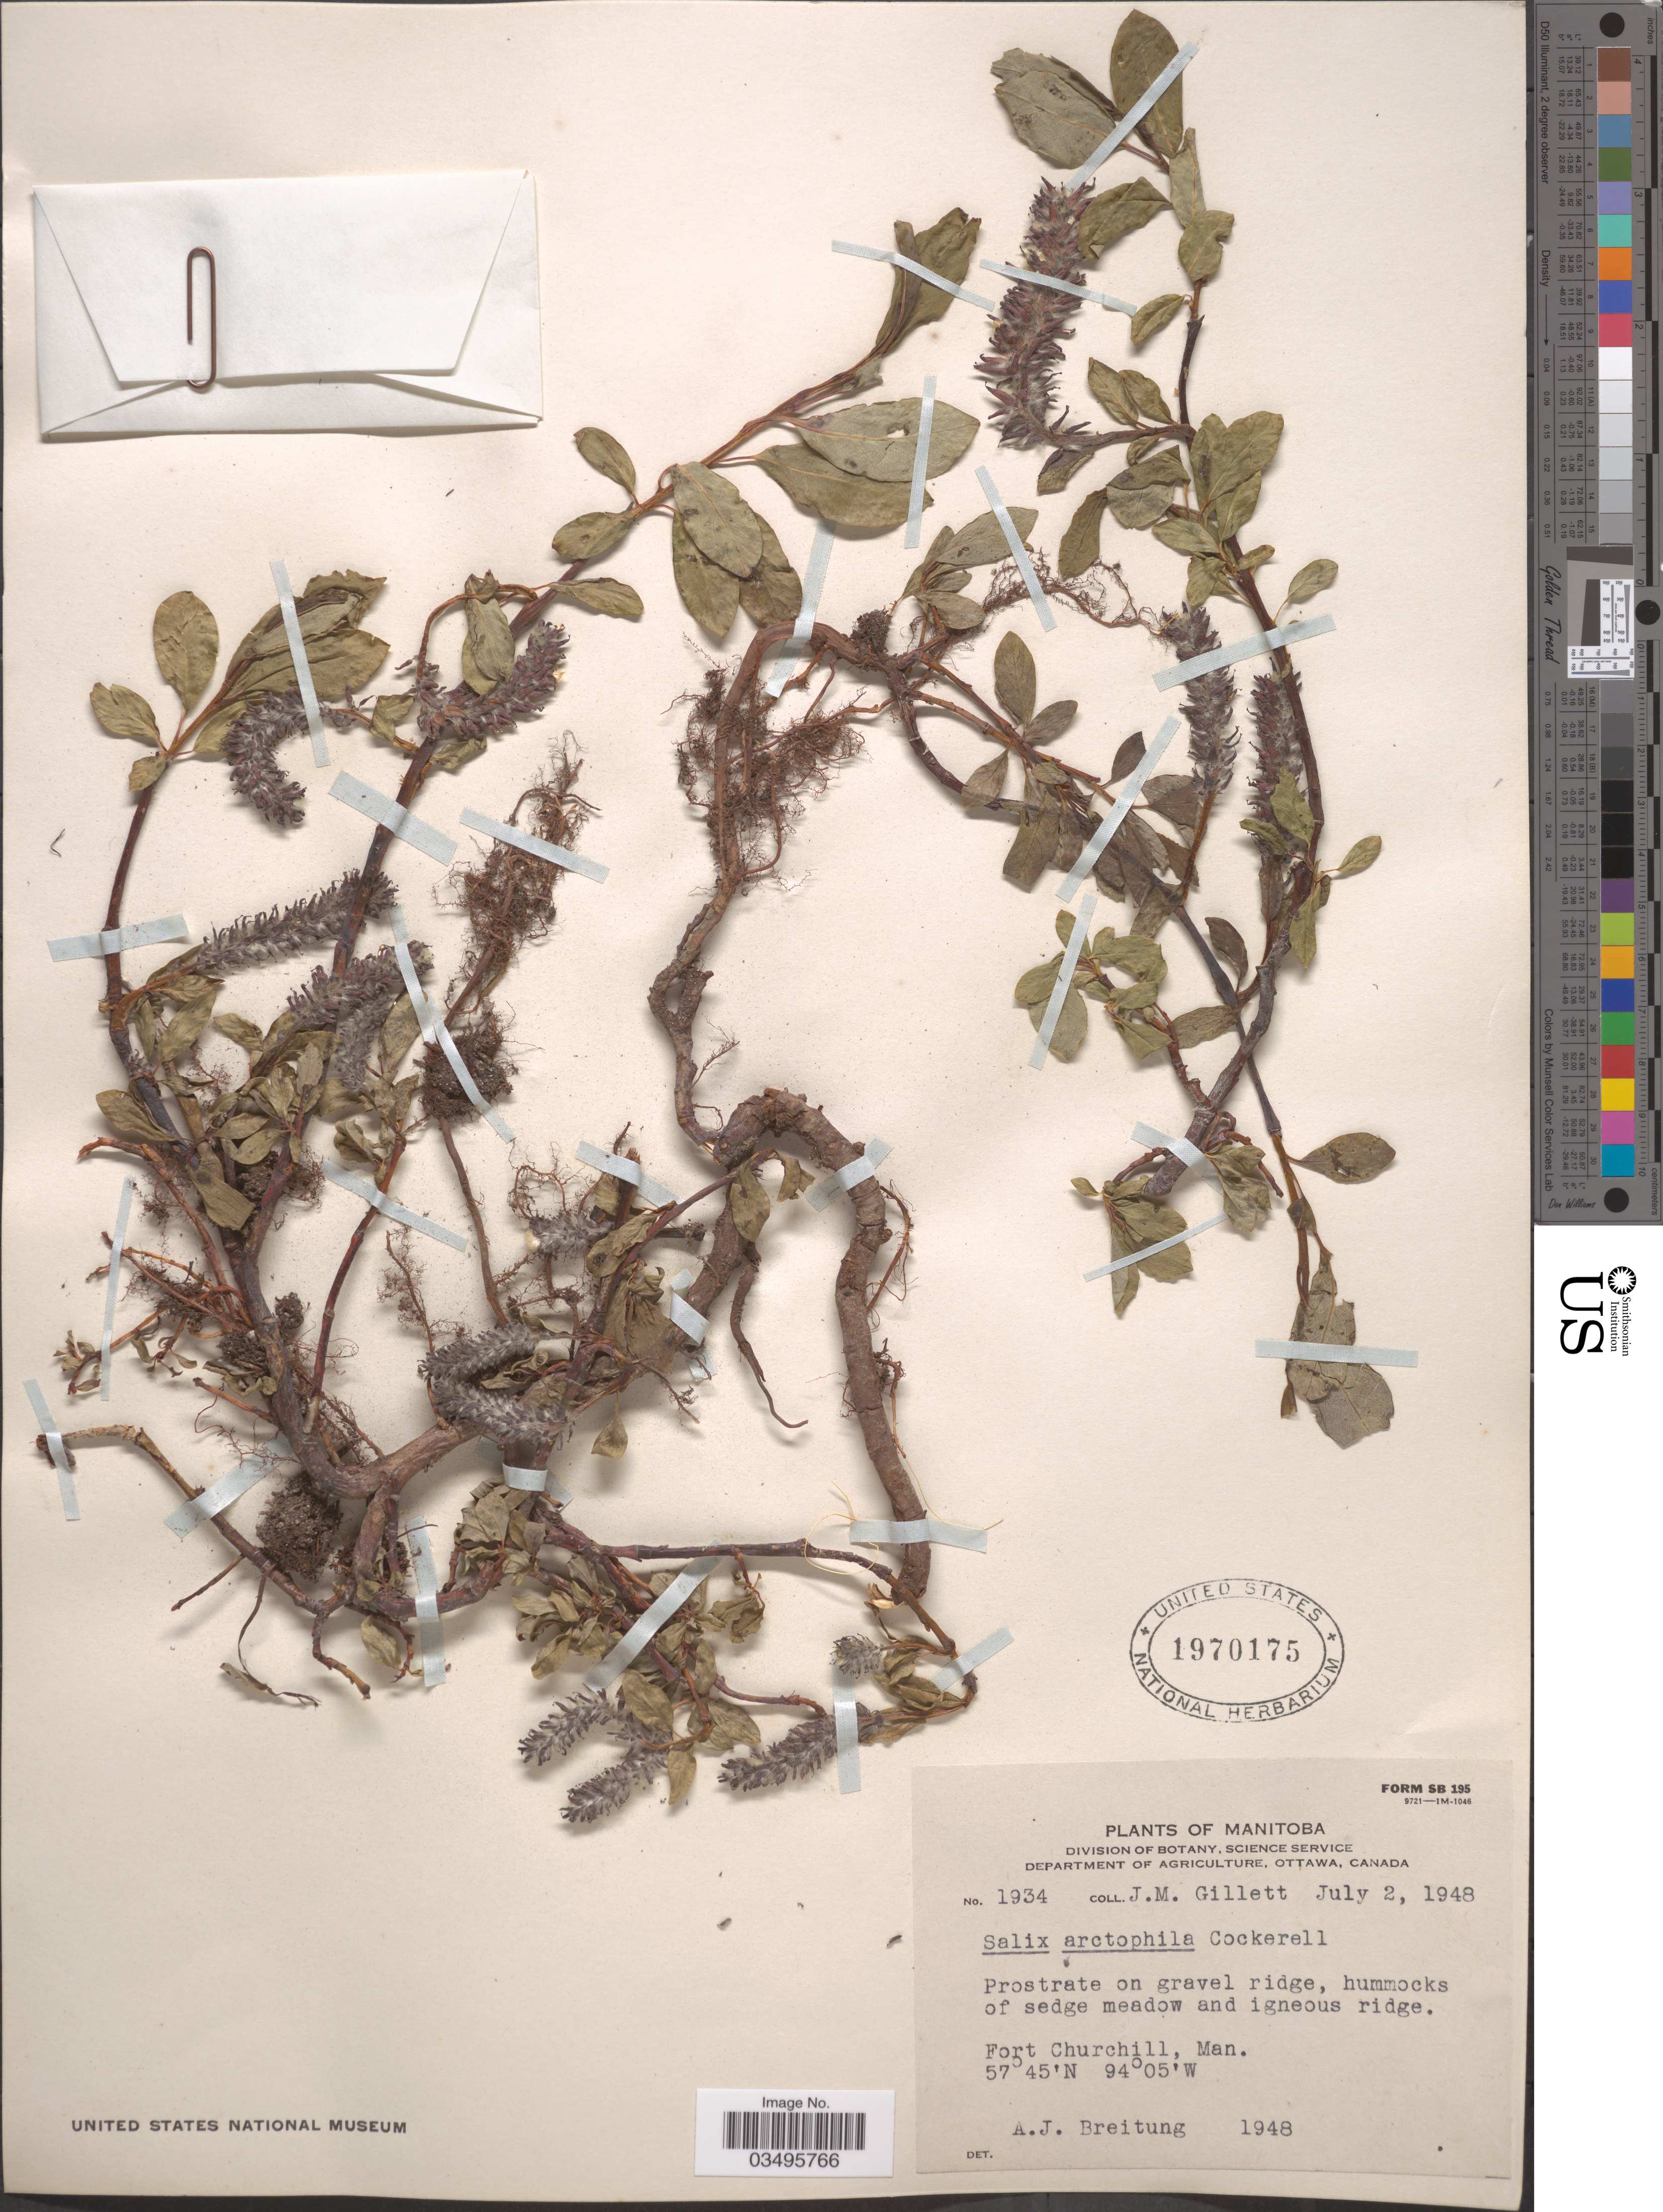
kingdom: Plantae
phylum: Tracheophyta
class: Magnoliopsida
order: Malpighiales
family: Salicaceae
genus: Salix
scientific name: Salix arctophila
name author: Cockerell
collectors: J. M. Gillett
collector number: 1934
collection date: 1948-07-02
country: Canada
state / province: Manitoba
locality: Fort Churchill, Man.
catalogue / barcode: US 1970175